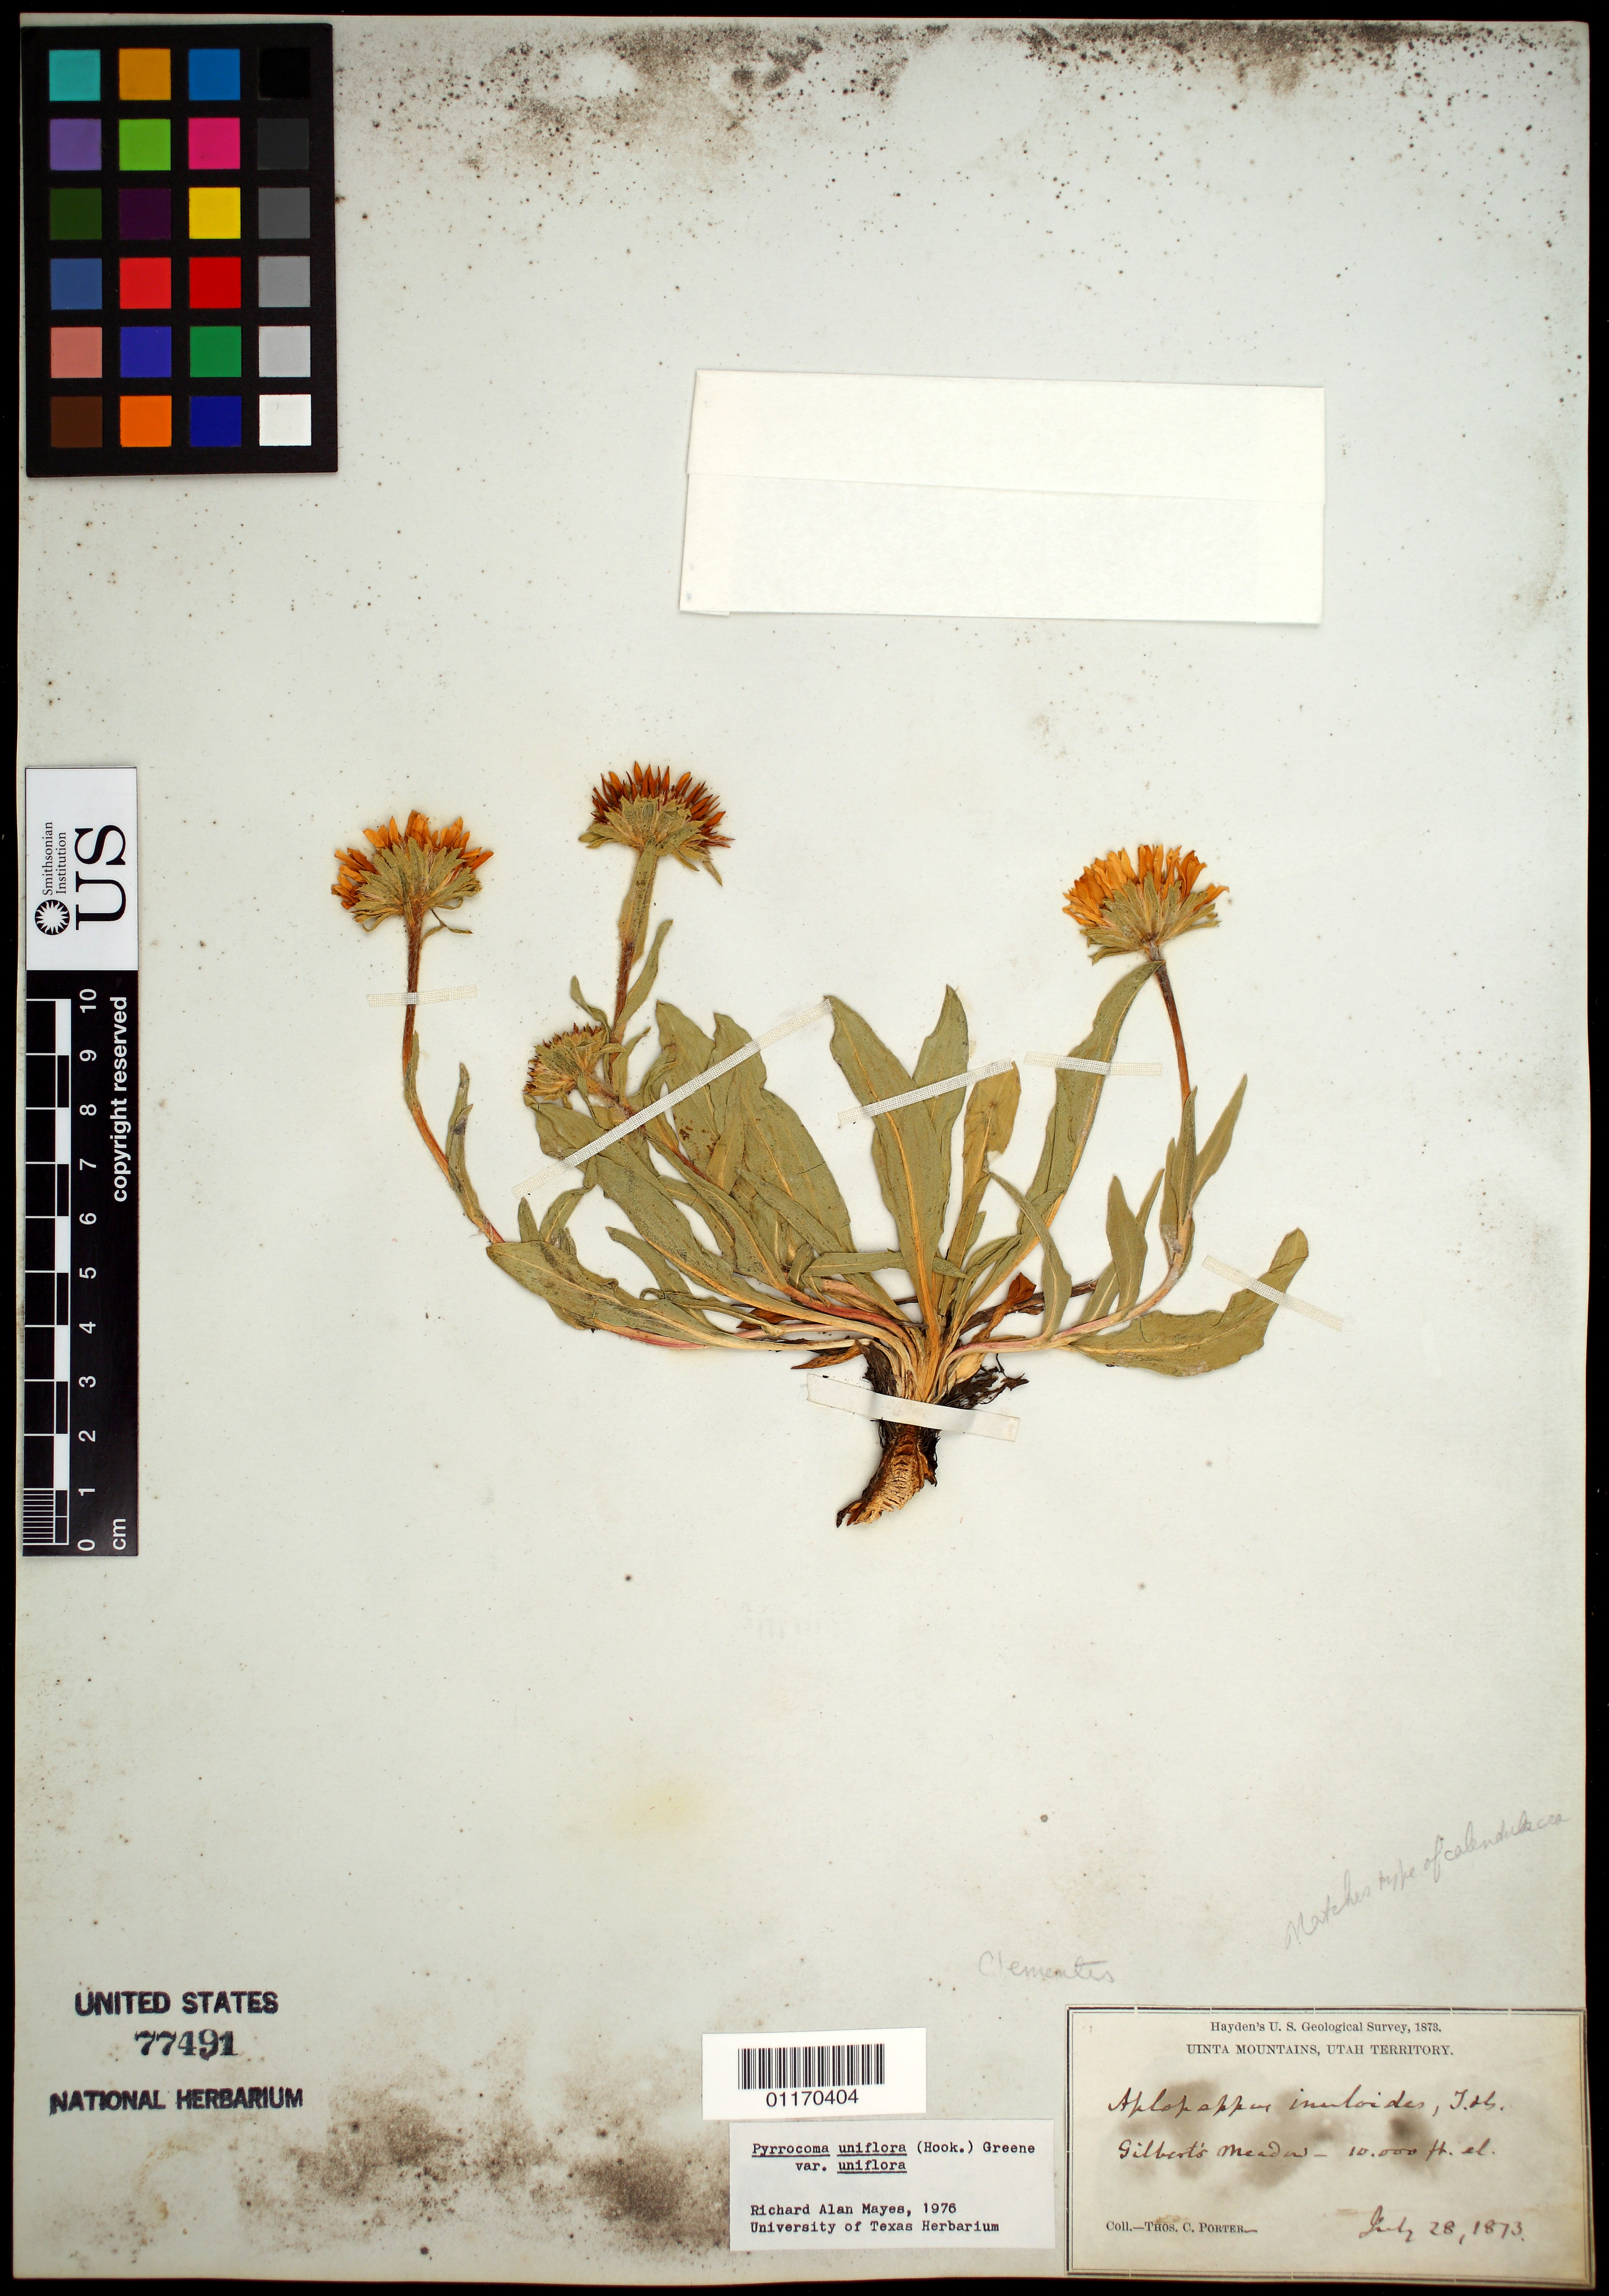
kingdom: Plantae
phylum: Tracheophyta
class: Magnoliopsida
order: Asterales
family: Asteraceae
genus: Pyrrocoma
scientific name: Pyrrocoma uniflora var. uniflora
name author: (Hook.) Greene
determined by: Mayes, R. A.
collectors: T. C. Porter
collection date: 1873-07-28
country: United States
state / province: Utah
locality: Uinta Mts., Gilbert's Meadow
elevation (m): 3048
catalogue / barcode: US 77491